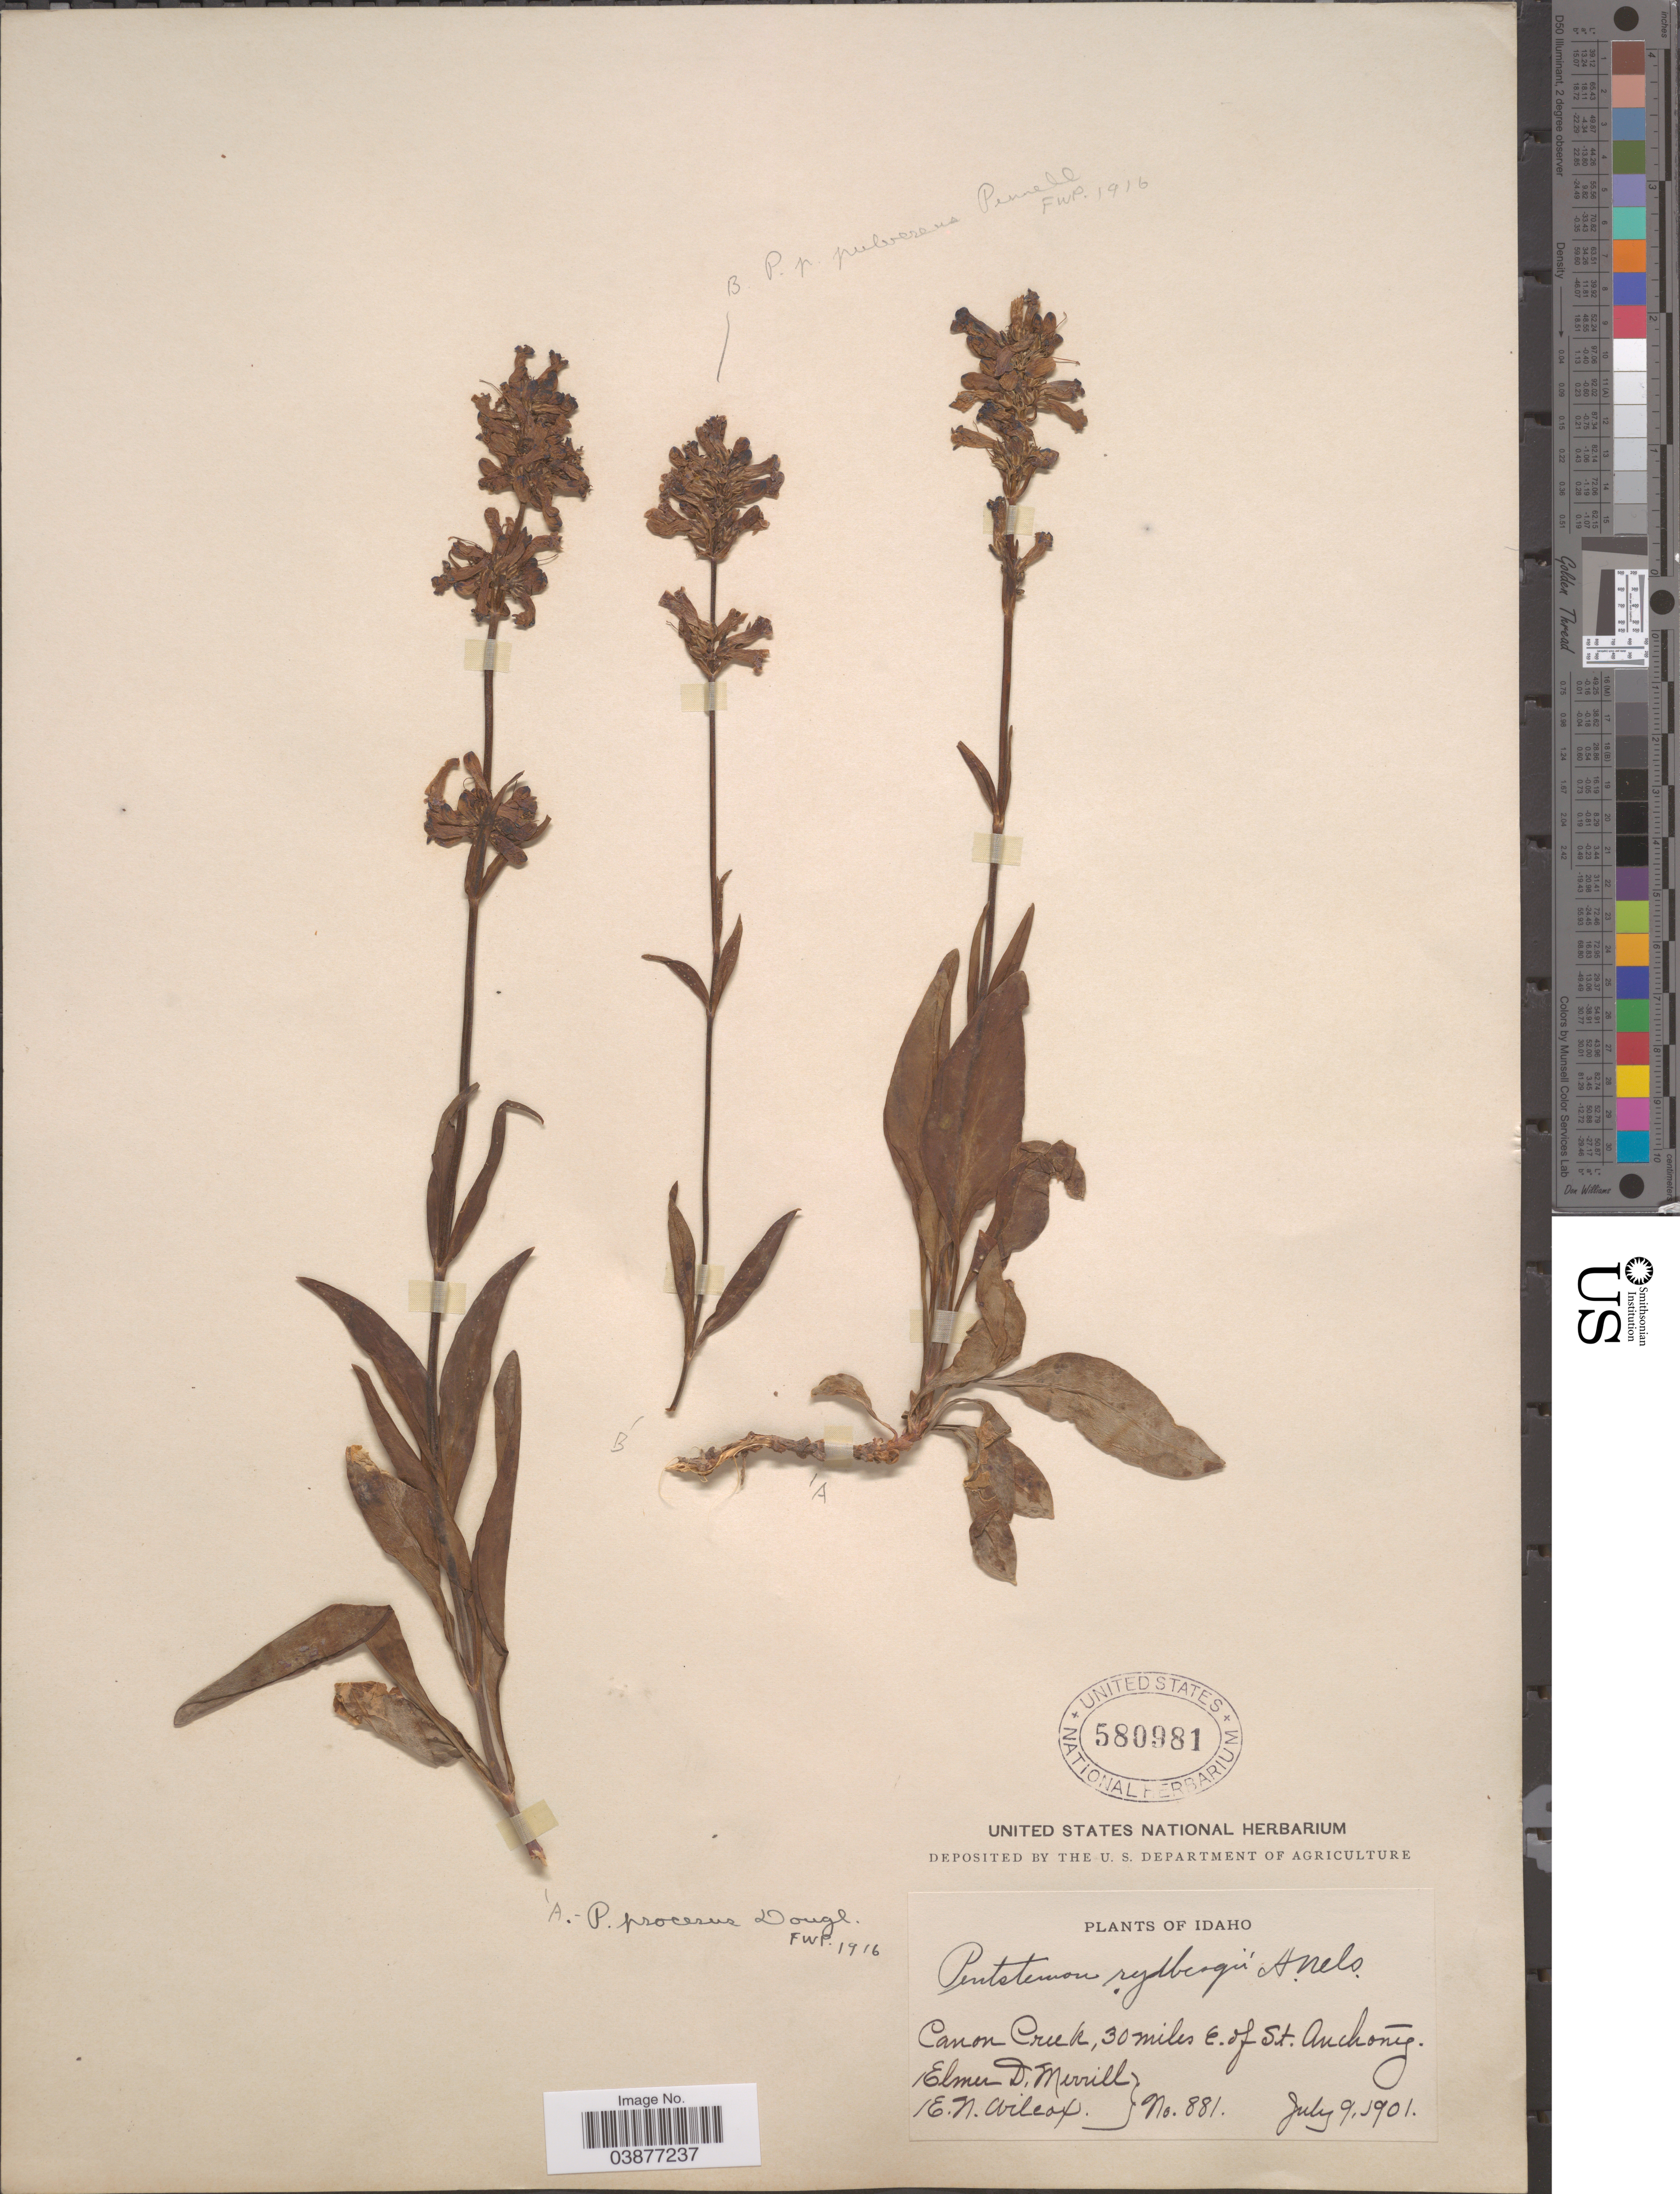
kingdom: Plantae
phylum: Tracheophyta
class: Magnoliopsida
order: Lamiales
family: Plantaginaceae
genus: Penstemon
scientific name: Penstemon procerus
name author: Douglas ex Graham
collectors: E. D. Merrill & E. Wilcox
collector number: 881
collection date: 1901-07-09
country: United States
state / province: Idaho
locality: Canon Creek, 30 miles E. of St. Anthony.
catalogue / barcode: US 580981